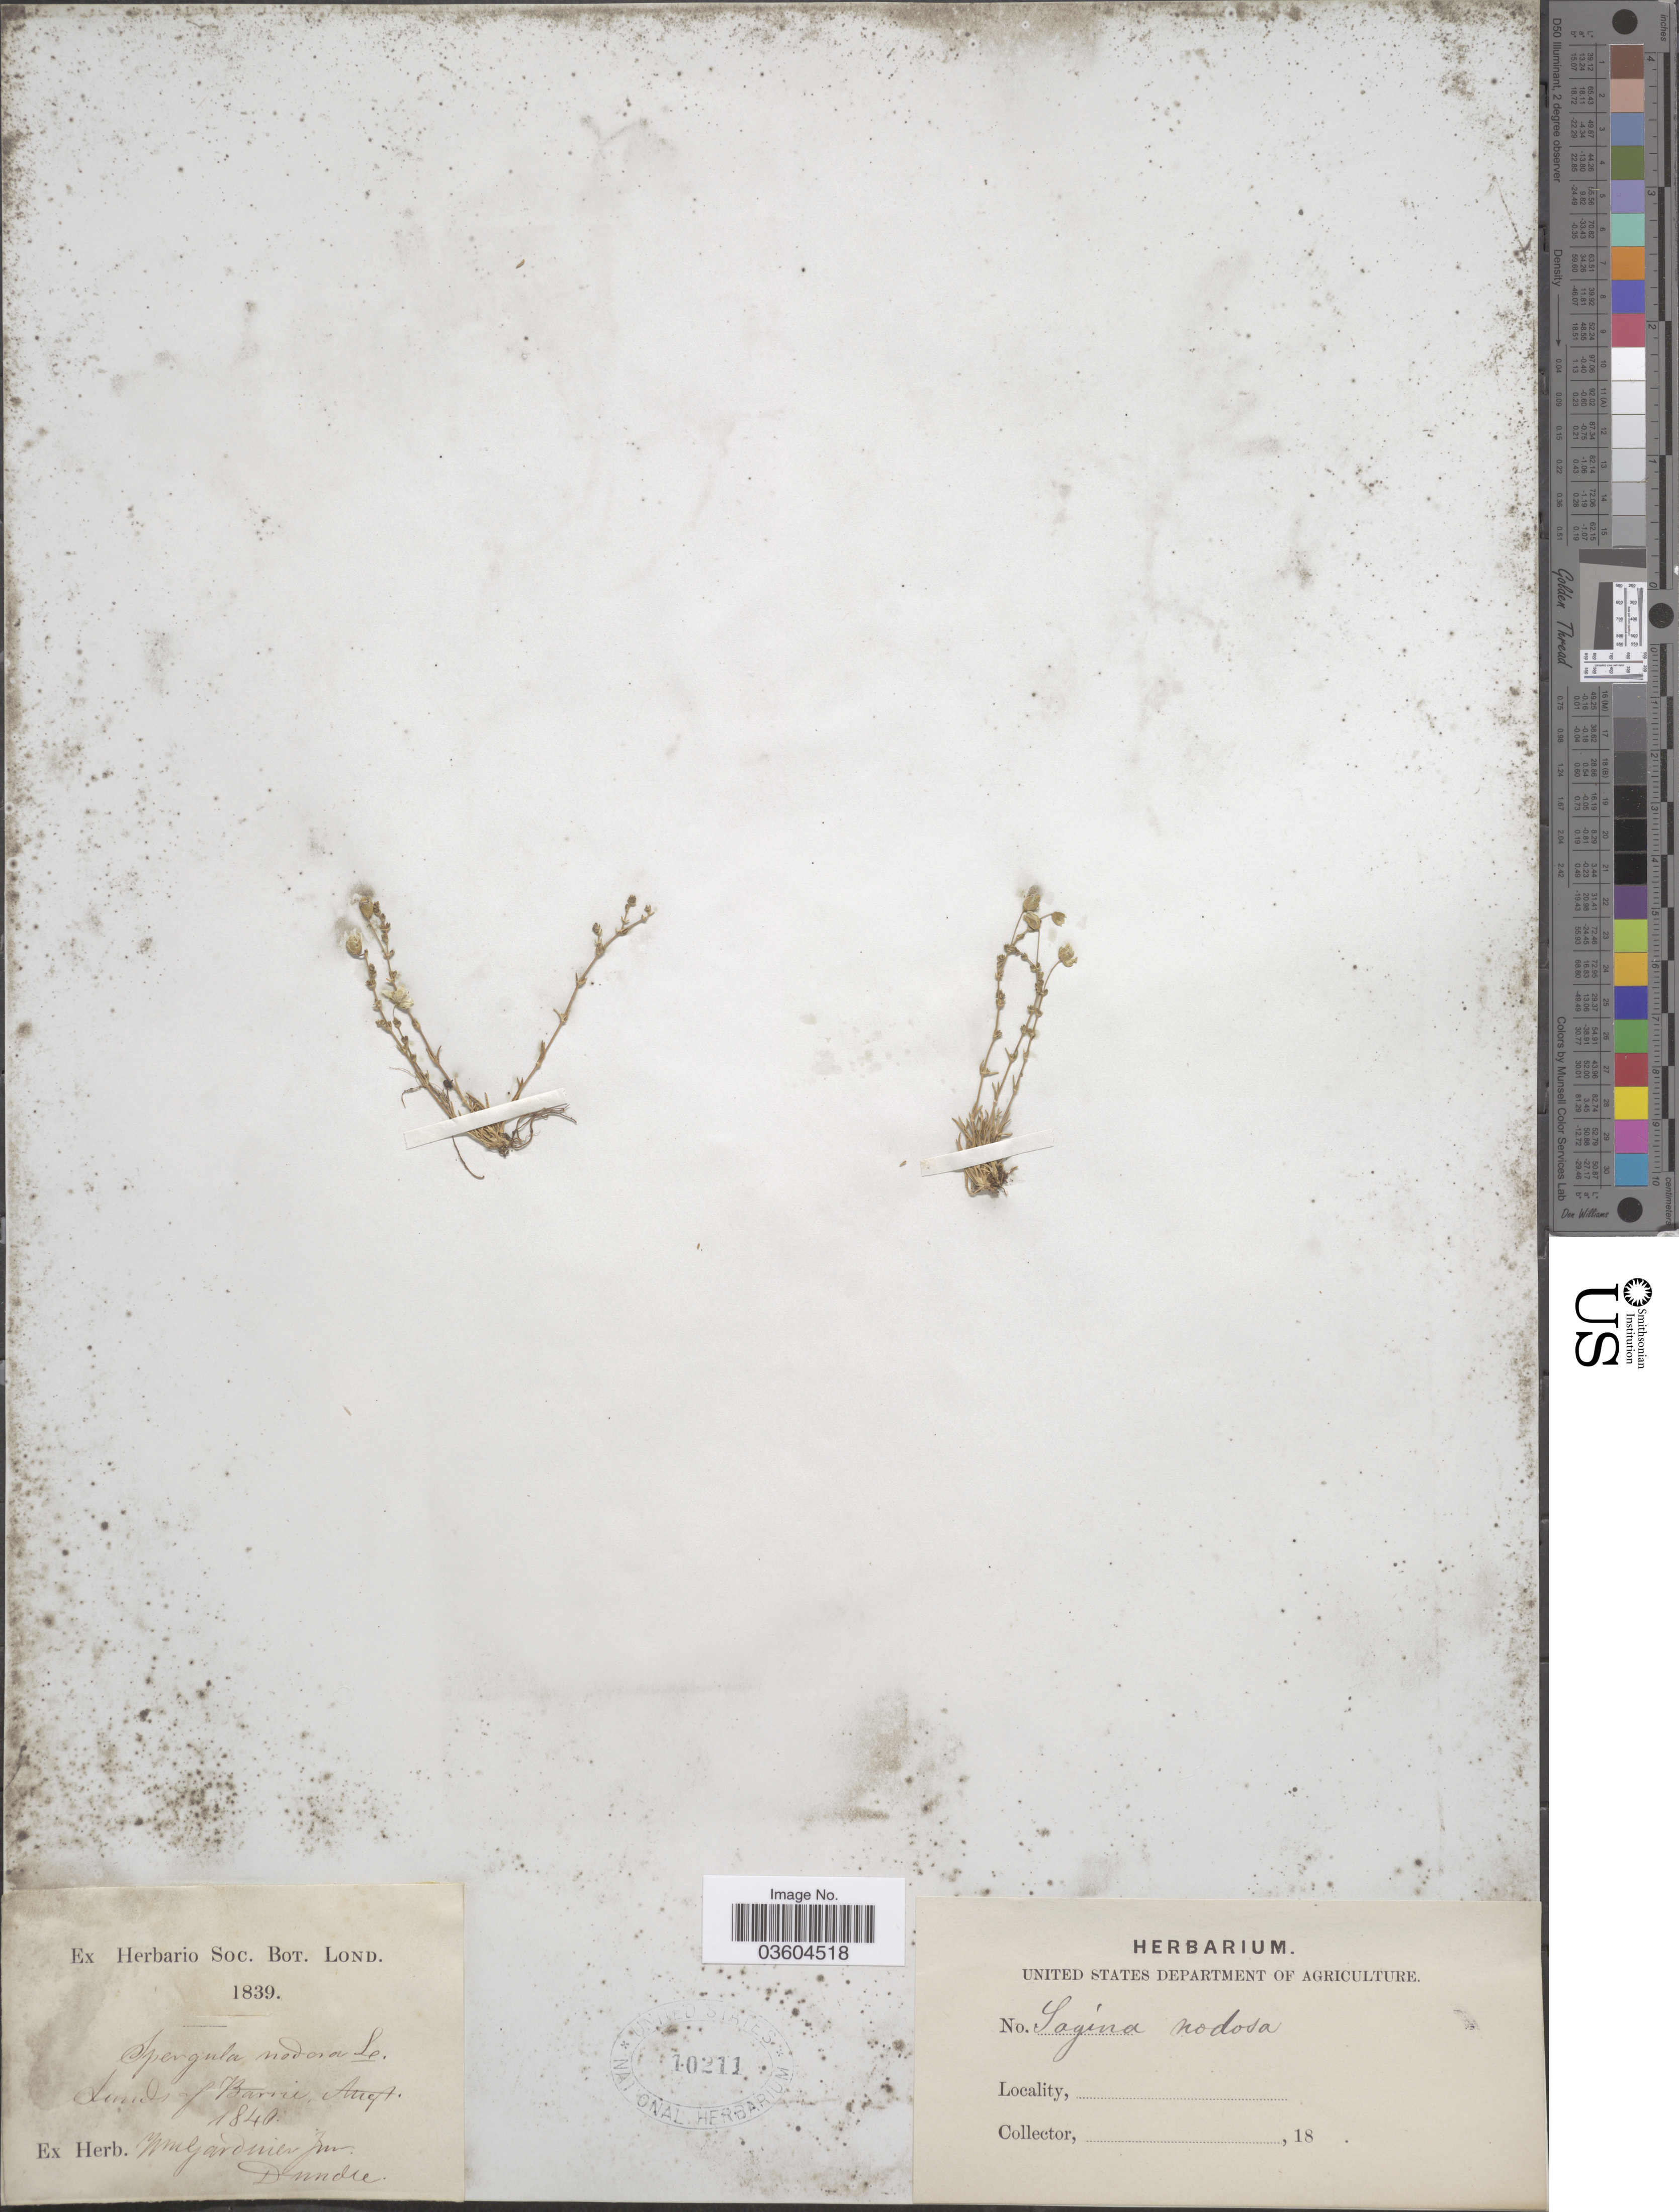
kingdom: Plantae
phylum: Tracheophyta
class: Magnoliopsida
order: Caryophyllales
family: Caryophyllaceae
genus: Sagina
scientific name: Sagina nodosa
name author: (L.) Fenzl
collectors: Ex Herb. Wm. Gardnier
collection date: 1840-08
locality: Sands of Barnie. [interpreted]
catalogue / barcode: US 10211